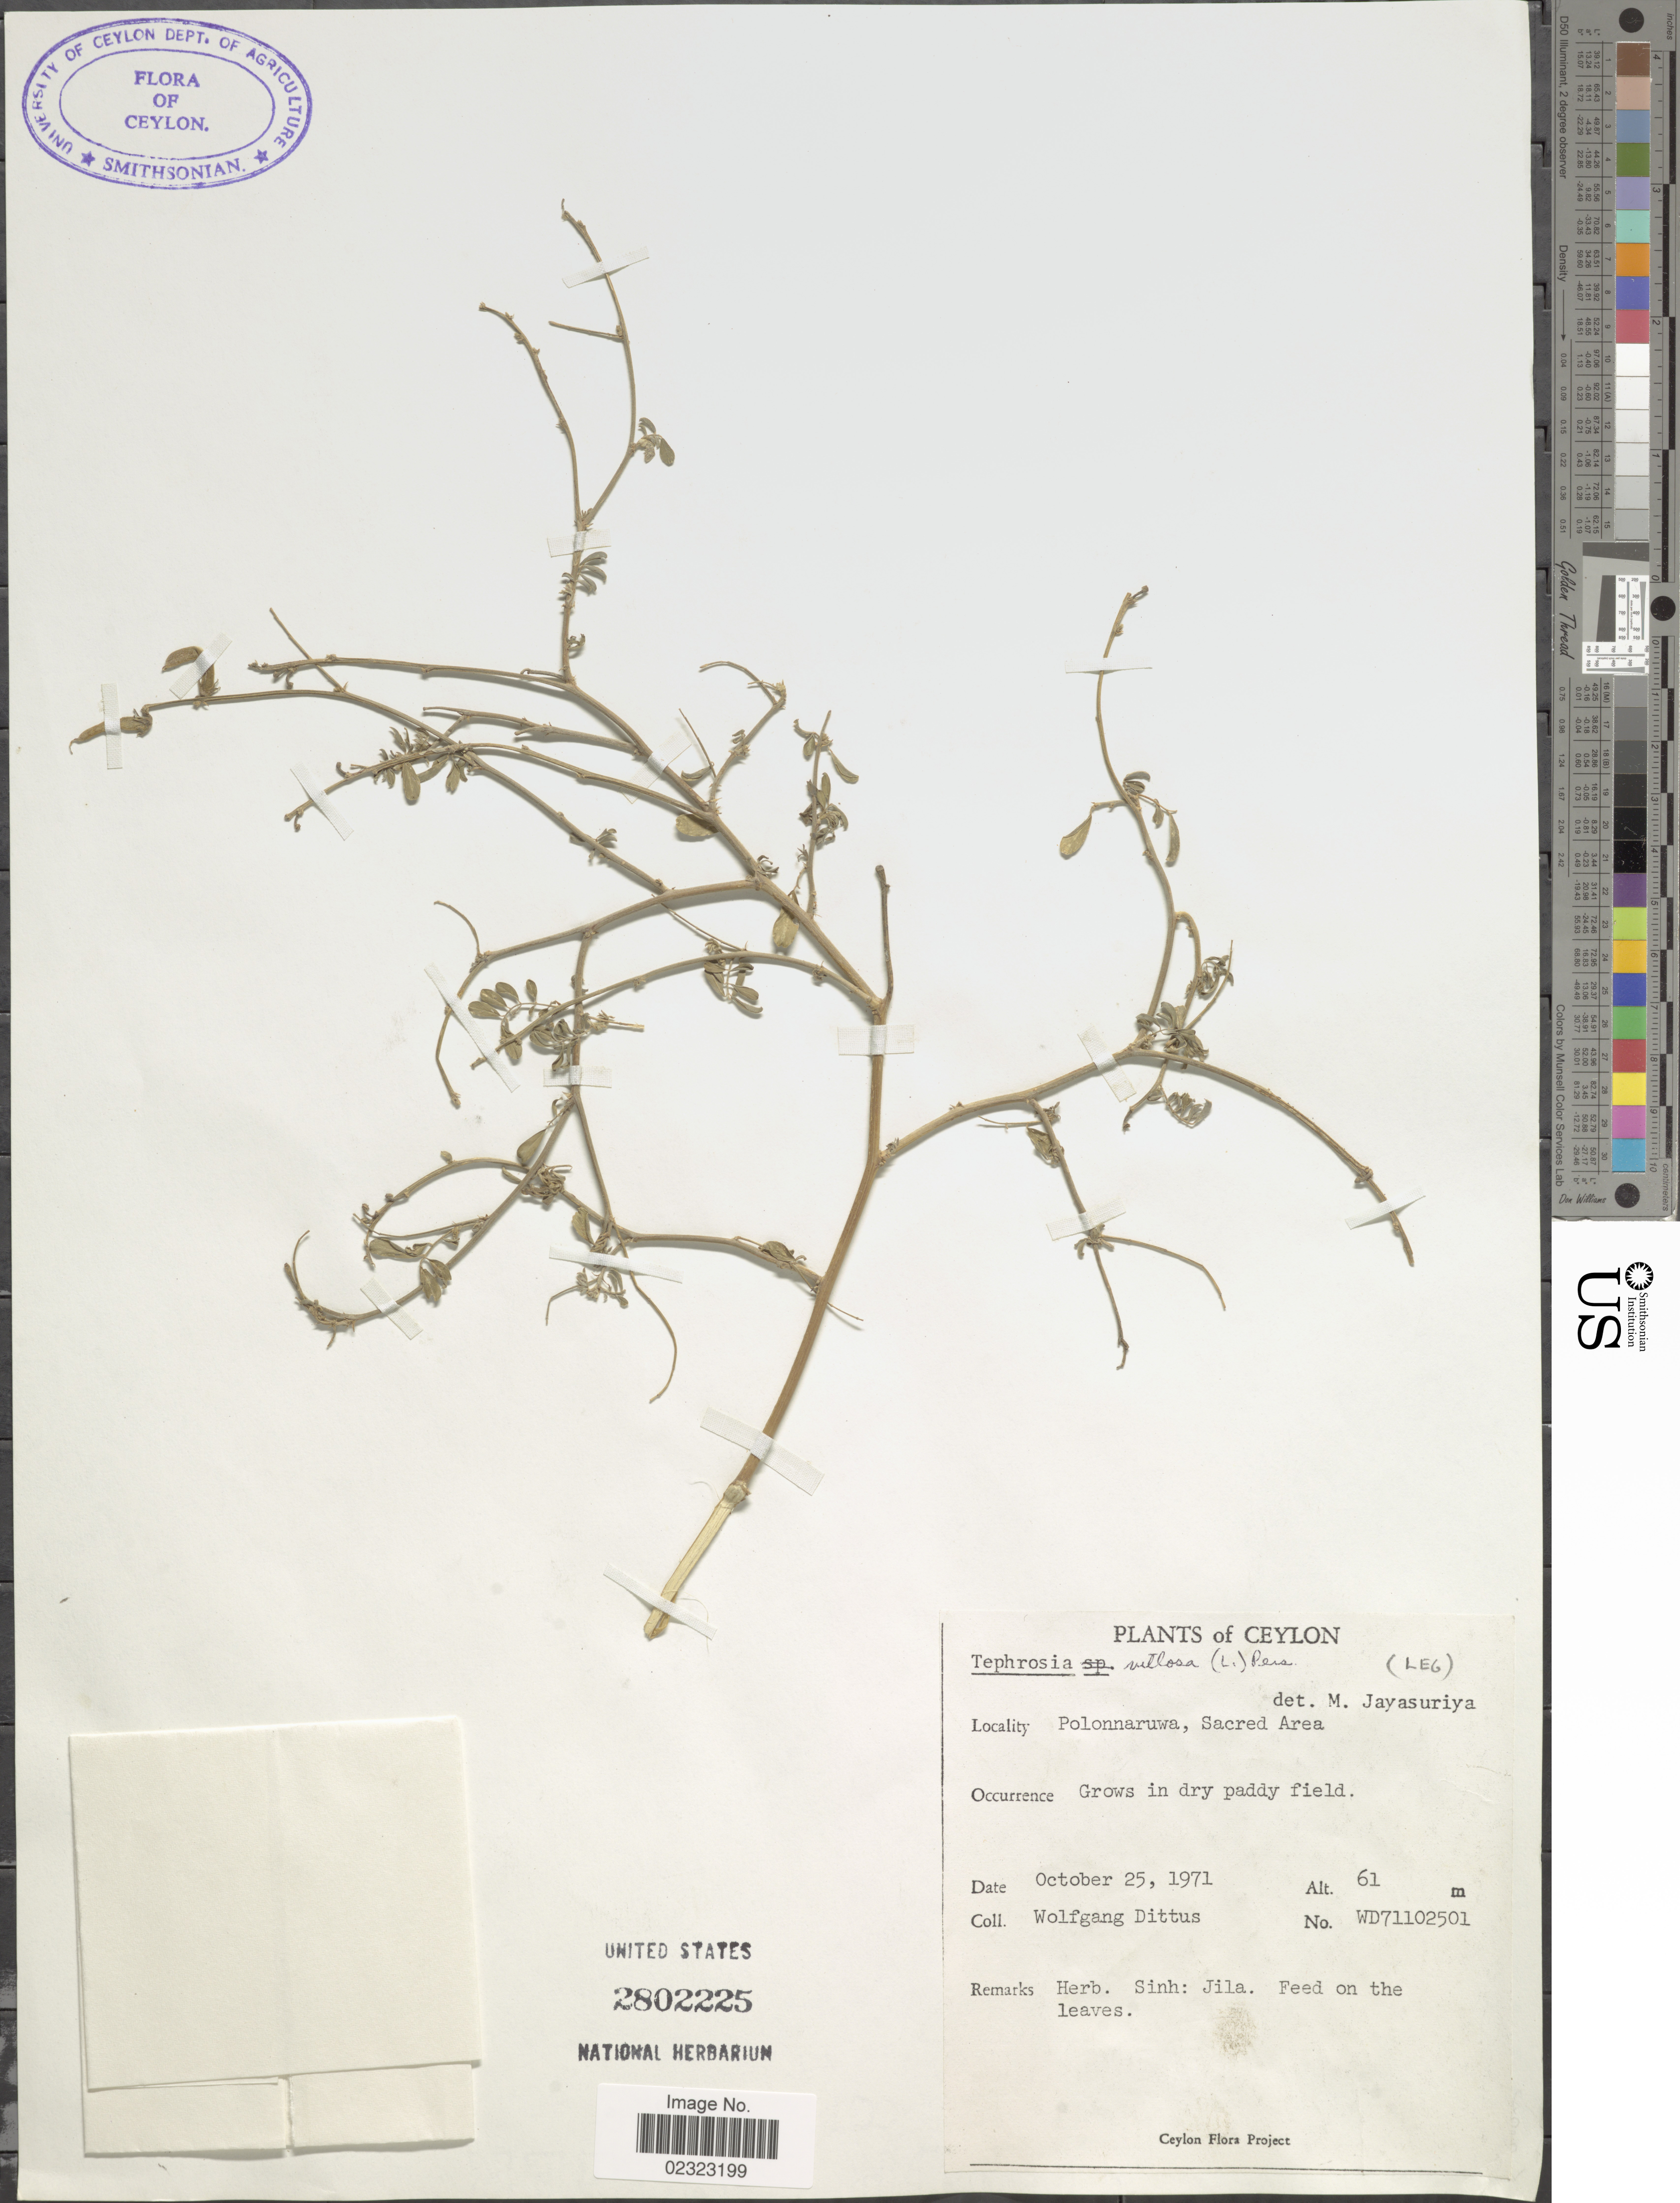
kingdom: Plantae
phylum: Tracheophyta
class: Magnoliopsida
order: Fabales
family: Fabaceae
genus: Tephrosia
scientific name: Tephrosia villosa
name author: Pers.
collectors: W. Dittus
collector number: WD71102501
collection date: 1971-10-25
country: Sri Lanka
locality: Ceylon. Polonnaruwa, Sacred Area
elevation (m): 61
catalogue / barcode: US 2802225